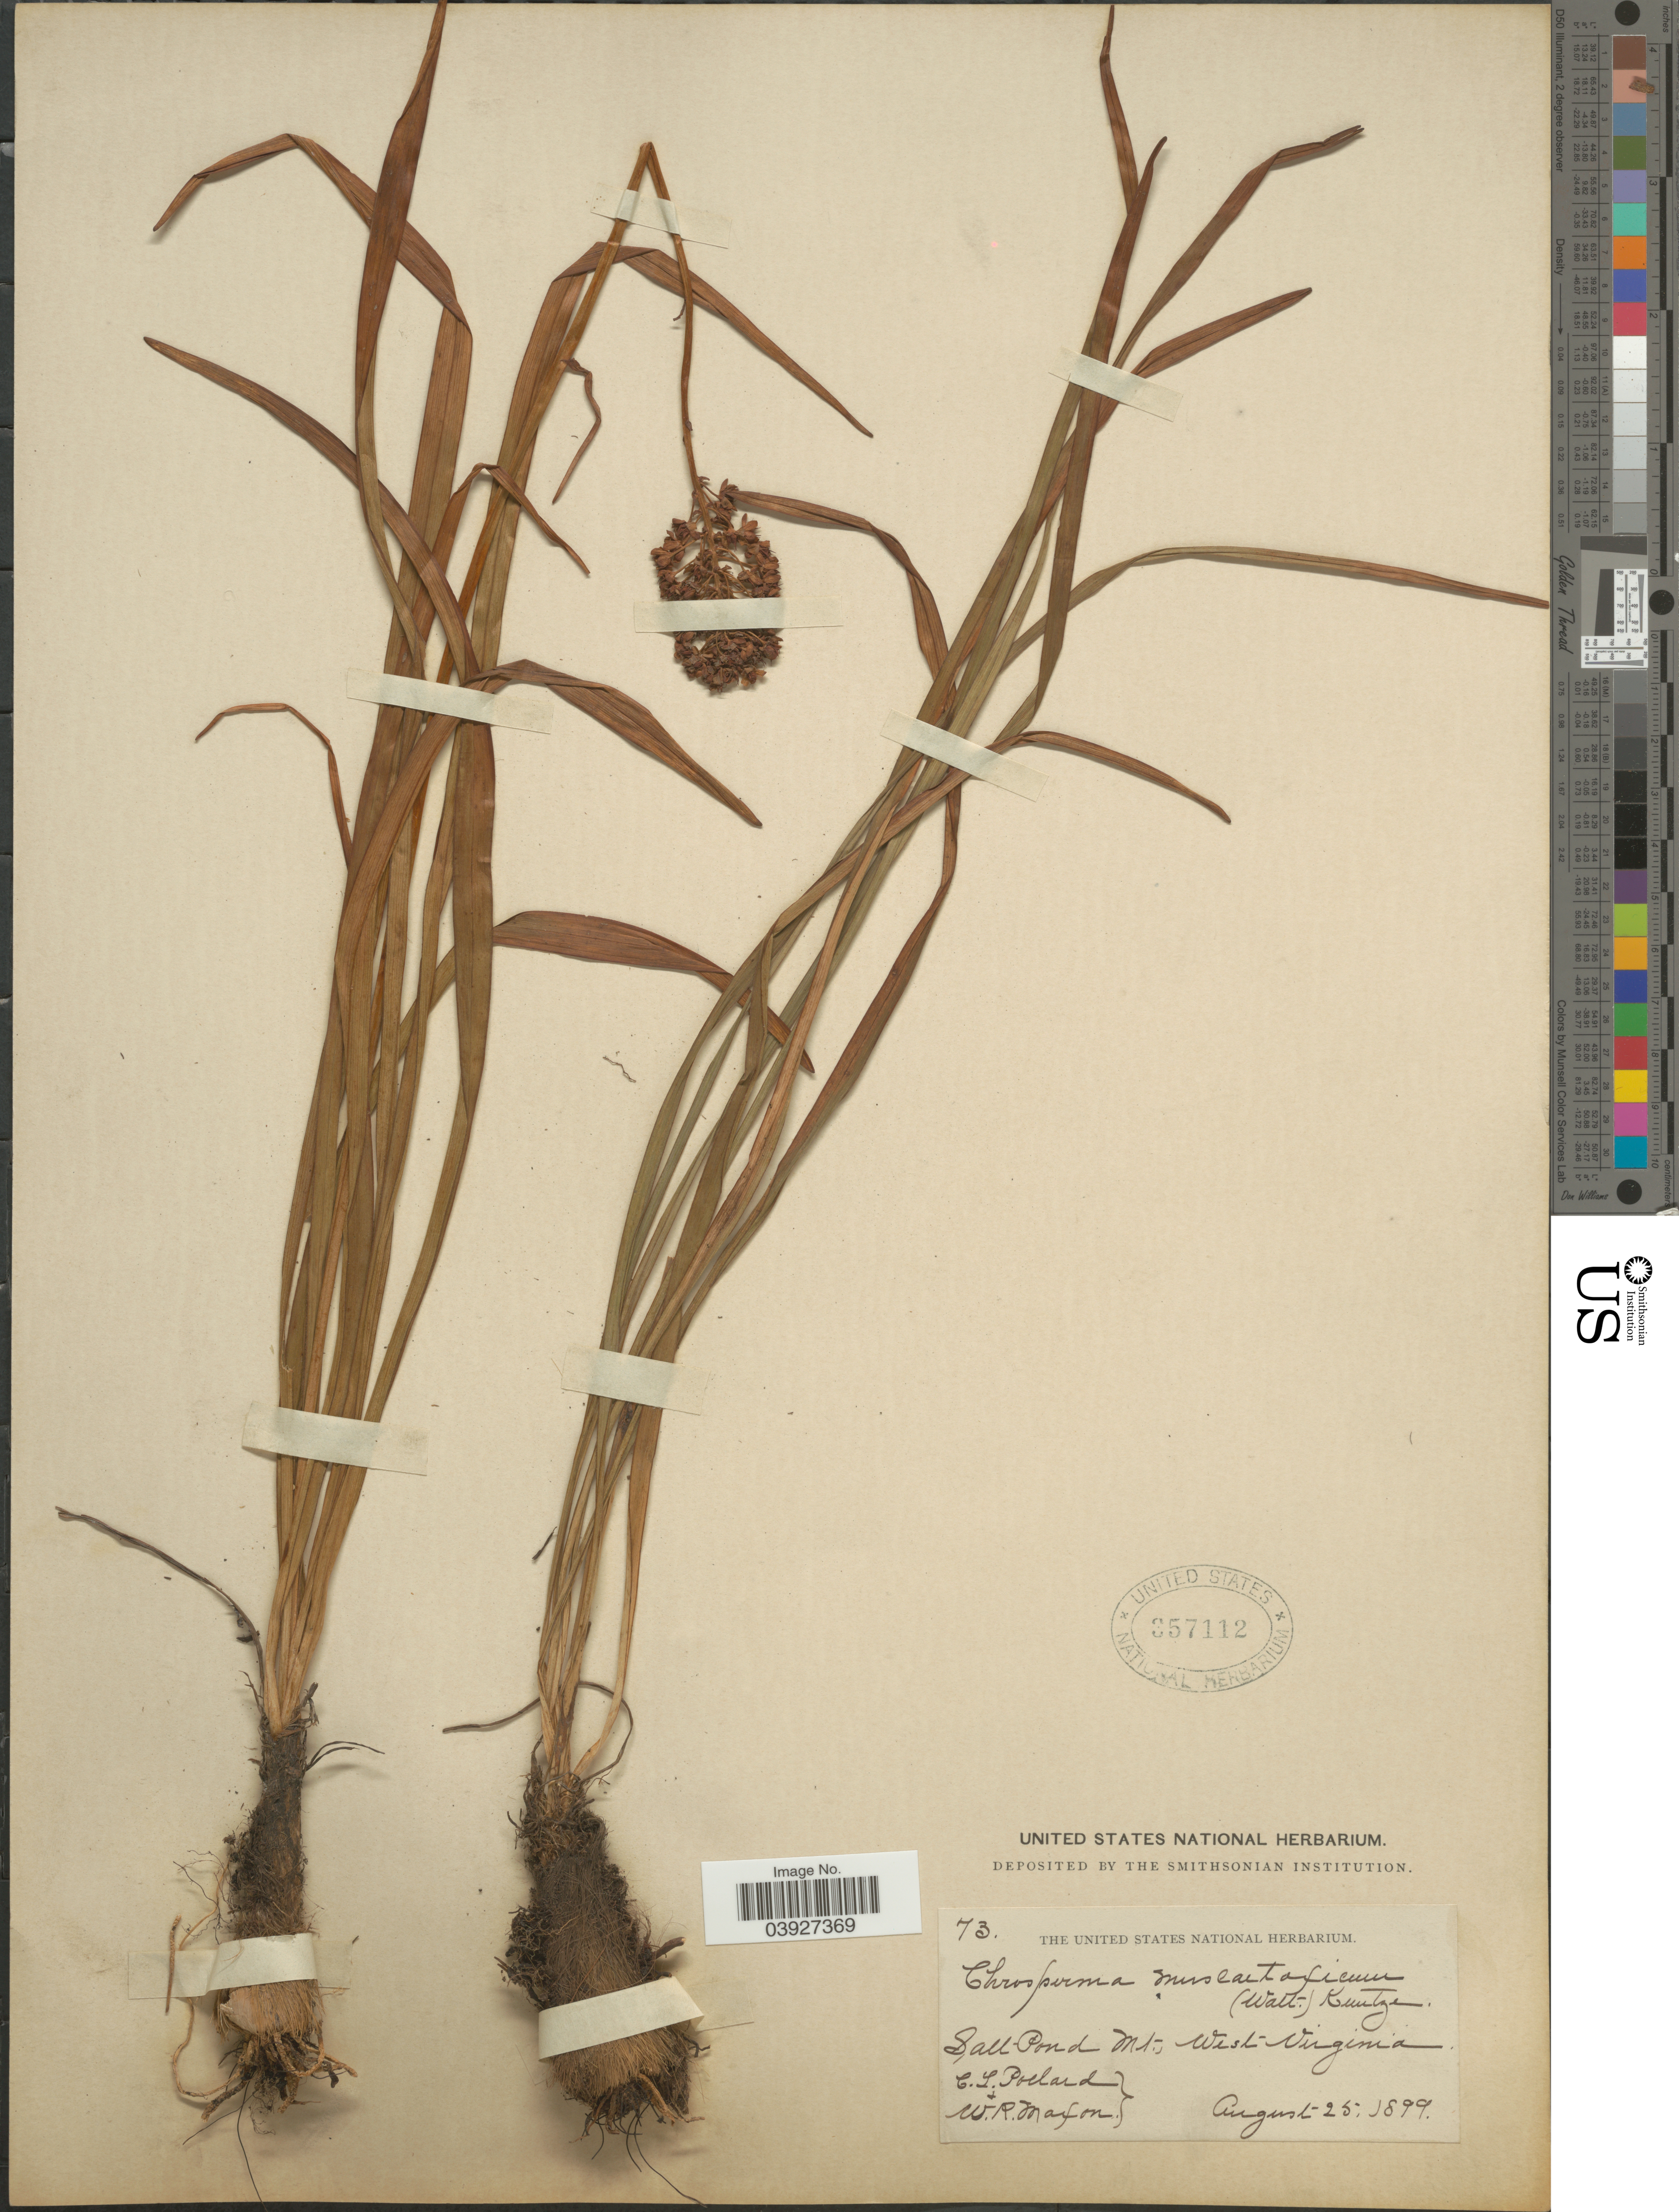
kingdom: Plantae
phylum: Tracheophyta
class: Liliopsida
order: Liliales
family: Melanthiaceae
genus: Amianthium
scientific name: Amianthium muscitoxicum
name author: (Walter) A. Gray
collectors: C. L. Pollard & W. R. Maxon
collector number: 73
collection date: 1899-08-25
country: United States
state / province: West Virginia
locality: Salt Pond Mt.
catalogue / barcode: US 357112